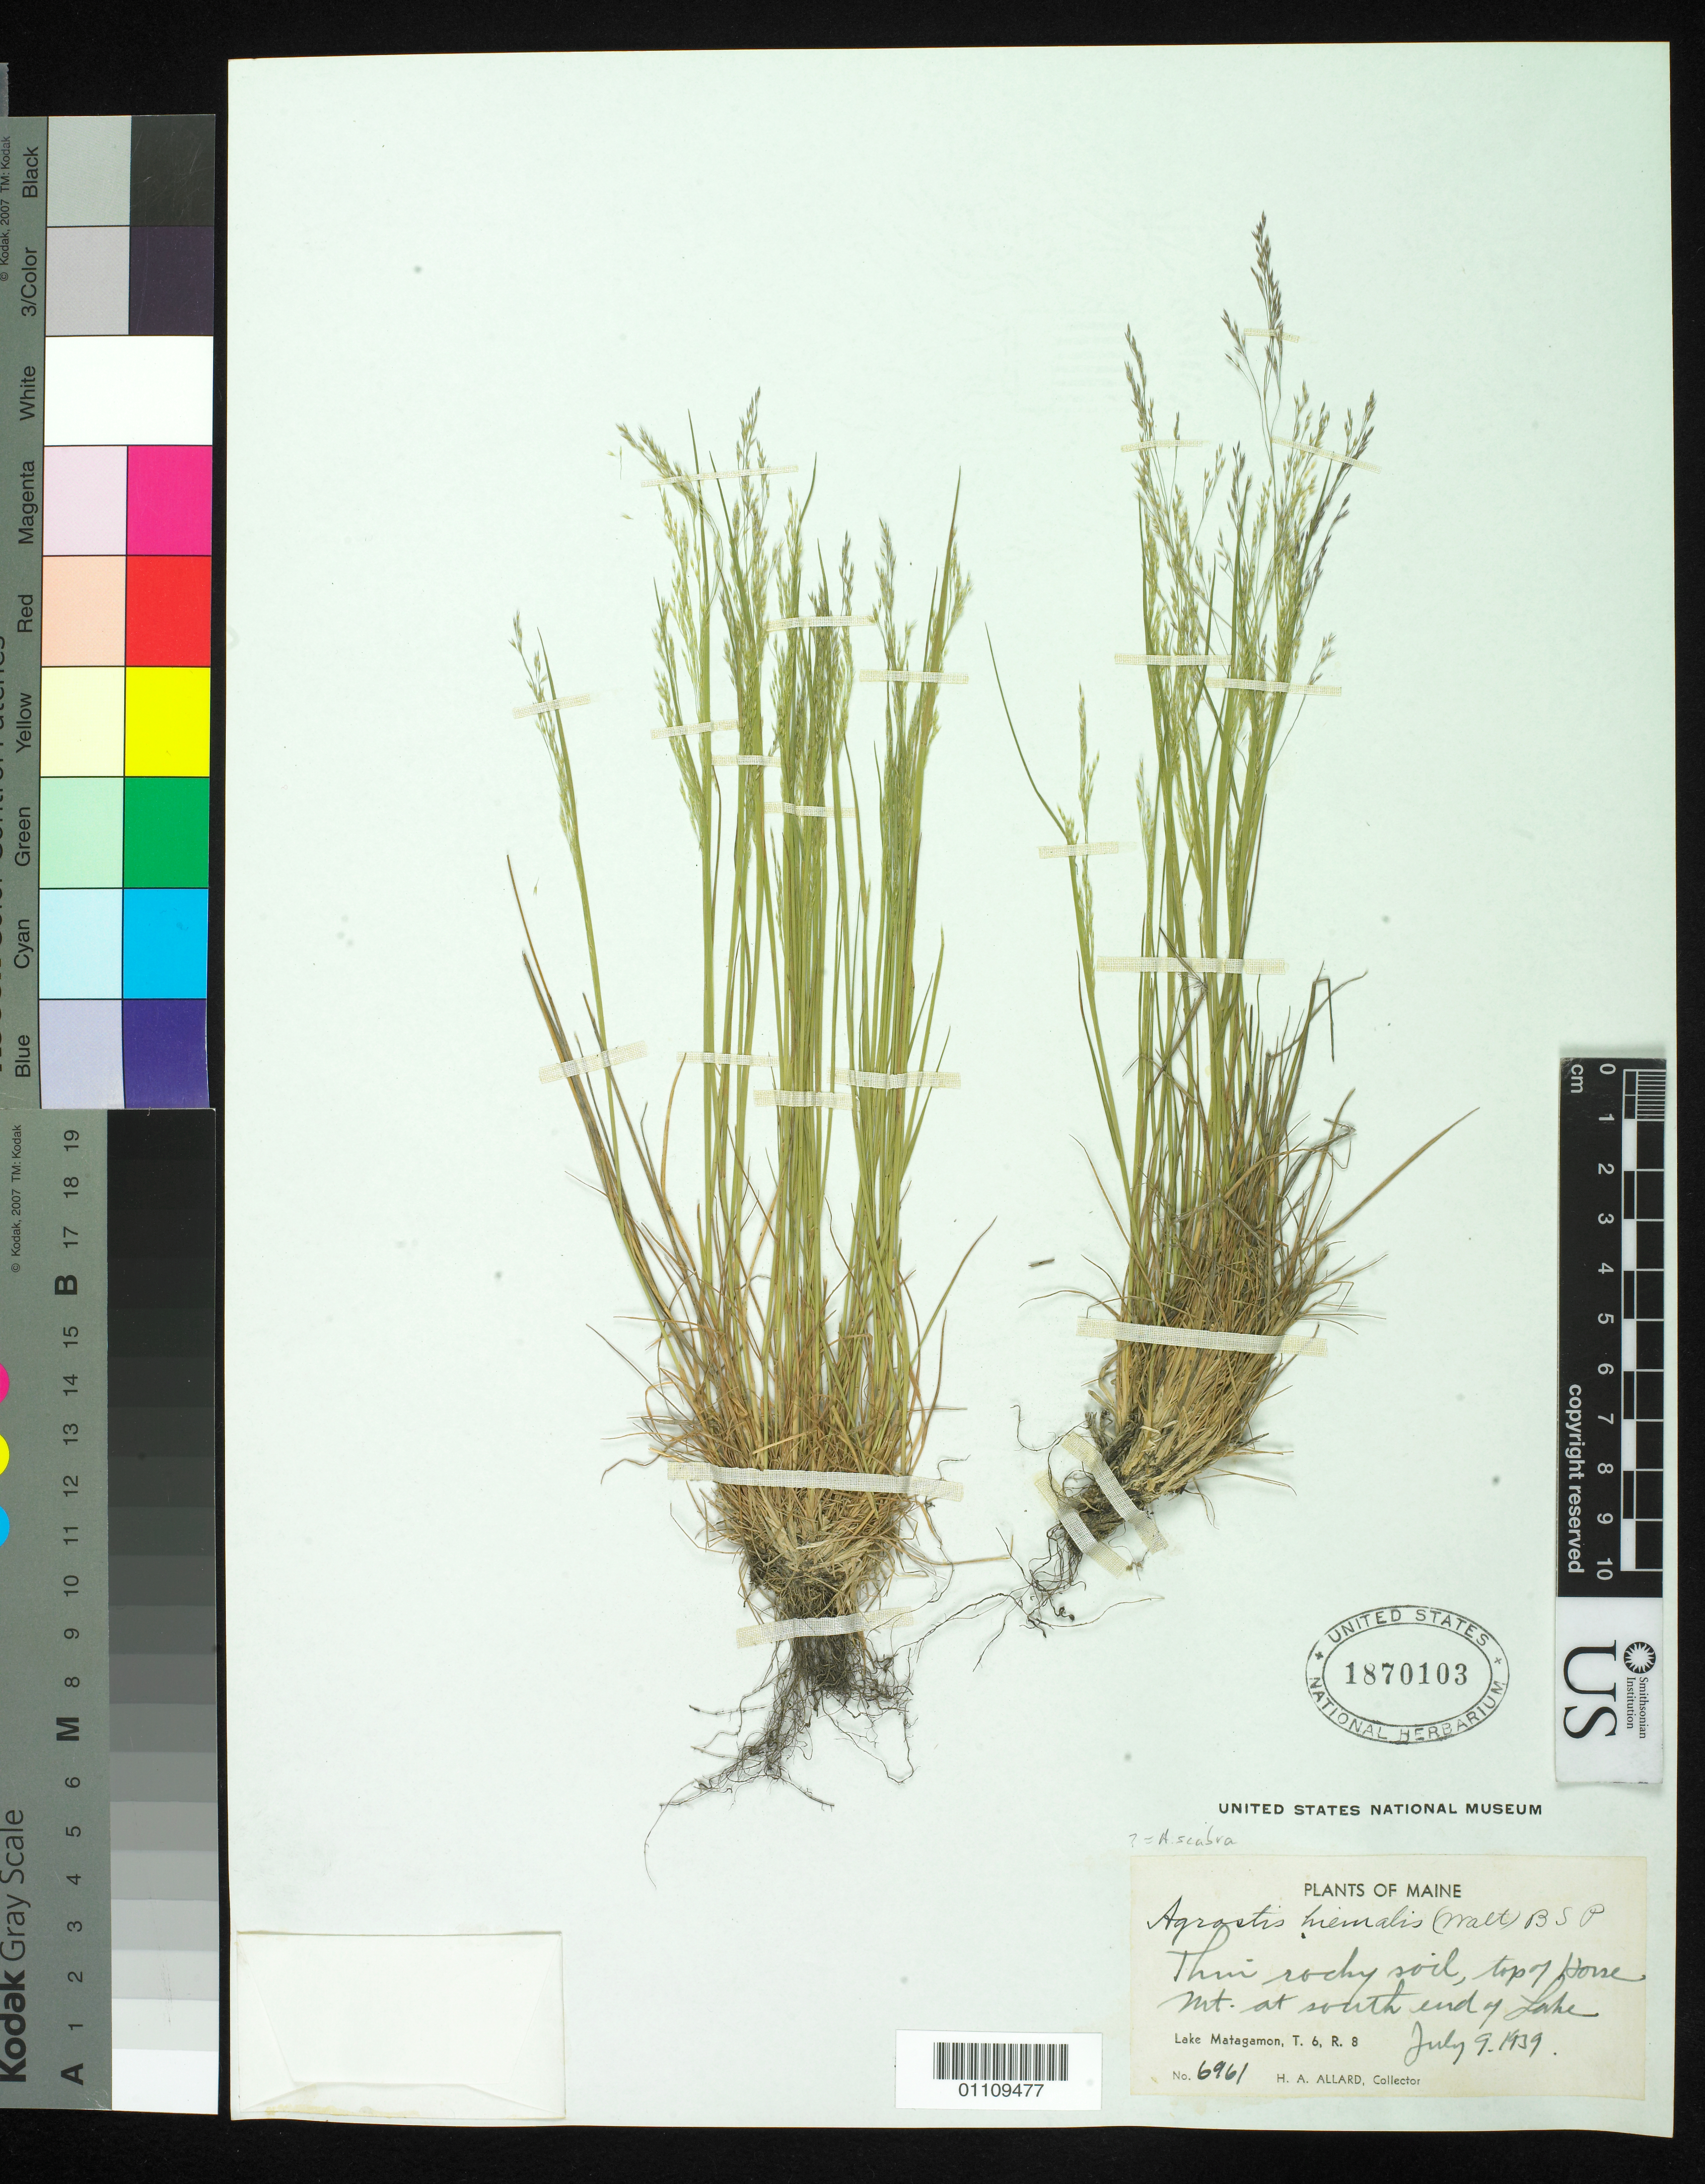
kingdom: Plantae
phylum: Tracheophyta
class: Liliopsida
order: Poales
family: Poaceae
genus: Agrostis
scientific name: Agrostis scabra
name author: Willd.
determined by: Smith, Stephen F., (US), NMNH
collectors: B. A. Andreas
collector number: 6961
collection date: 1979-09-06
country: United States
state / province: Ohio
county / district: Summit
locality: N side of St. Rt. 162, 0.6 mi. W of Hametown Rd., West-central Copley Twp.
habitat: Thin rocky soil.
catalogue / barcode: US 1870103